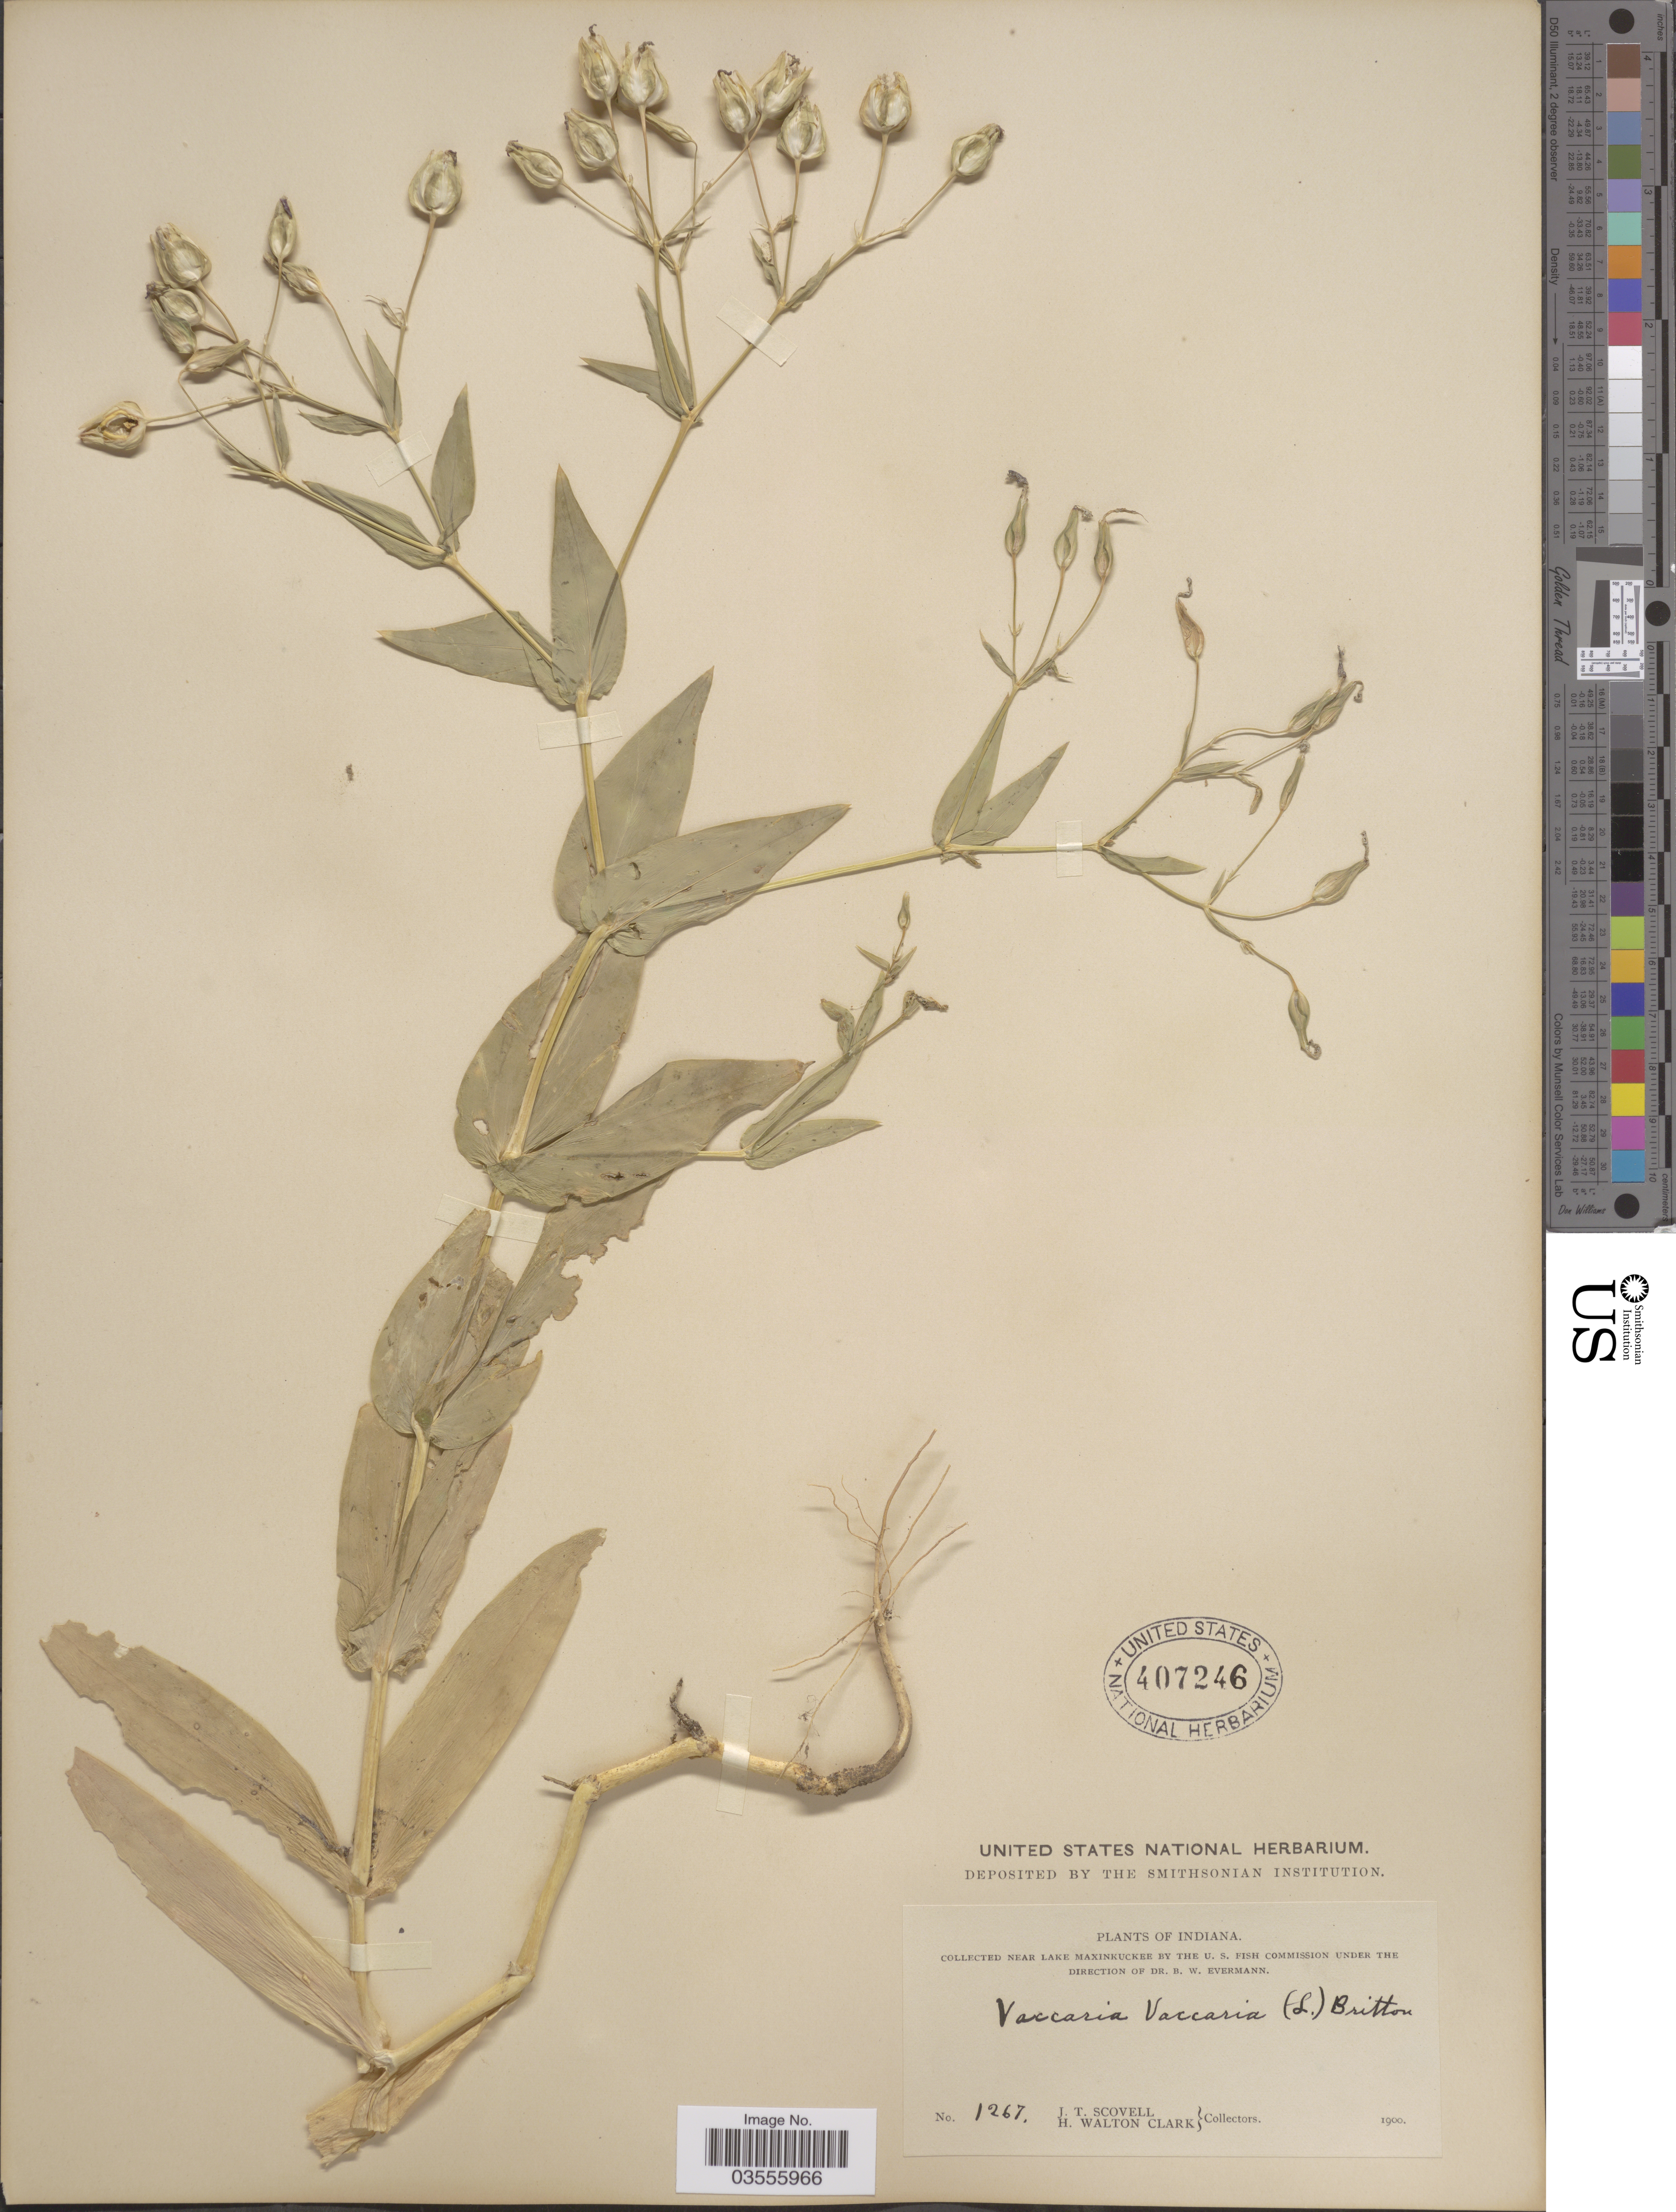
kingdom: Plantae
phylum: Tracheophyta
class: Magnoliopsida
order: Caryophyllales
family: Caryophyllaceae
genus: Vaccaria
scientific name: Vaccaria vaccaria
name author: (L.) Britton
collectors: J. T. Scovell & H. W. Clark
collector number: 1267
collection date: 1900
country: United States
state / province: Indiana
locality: Near Lake Maxinkuckee.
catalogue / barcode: US 407246